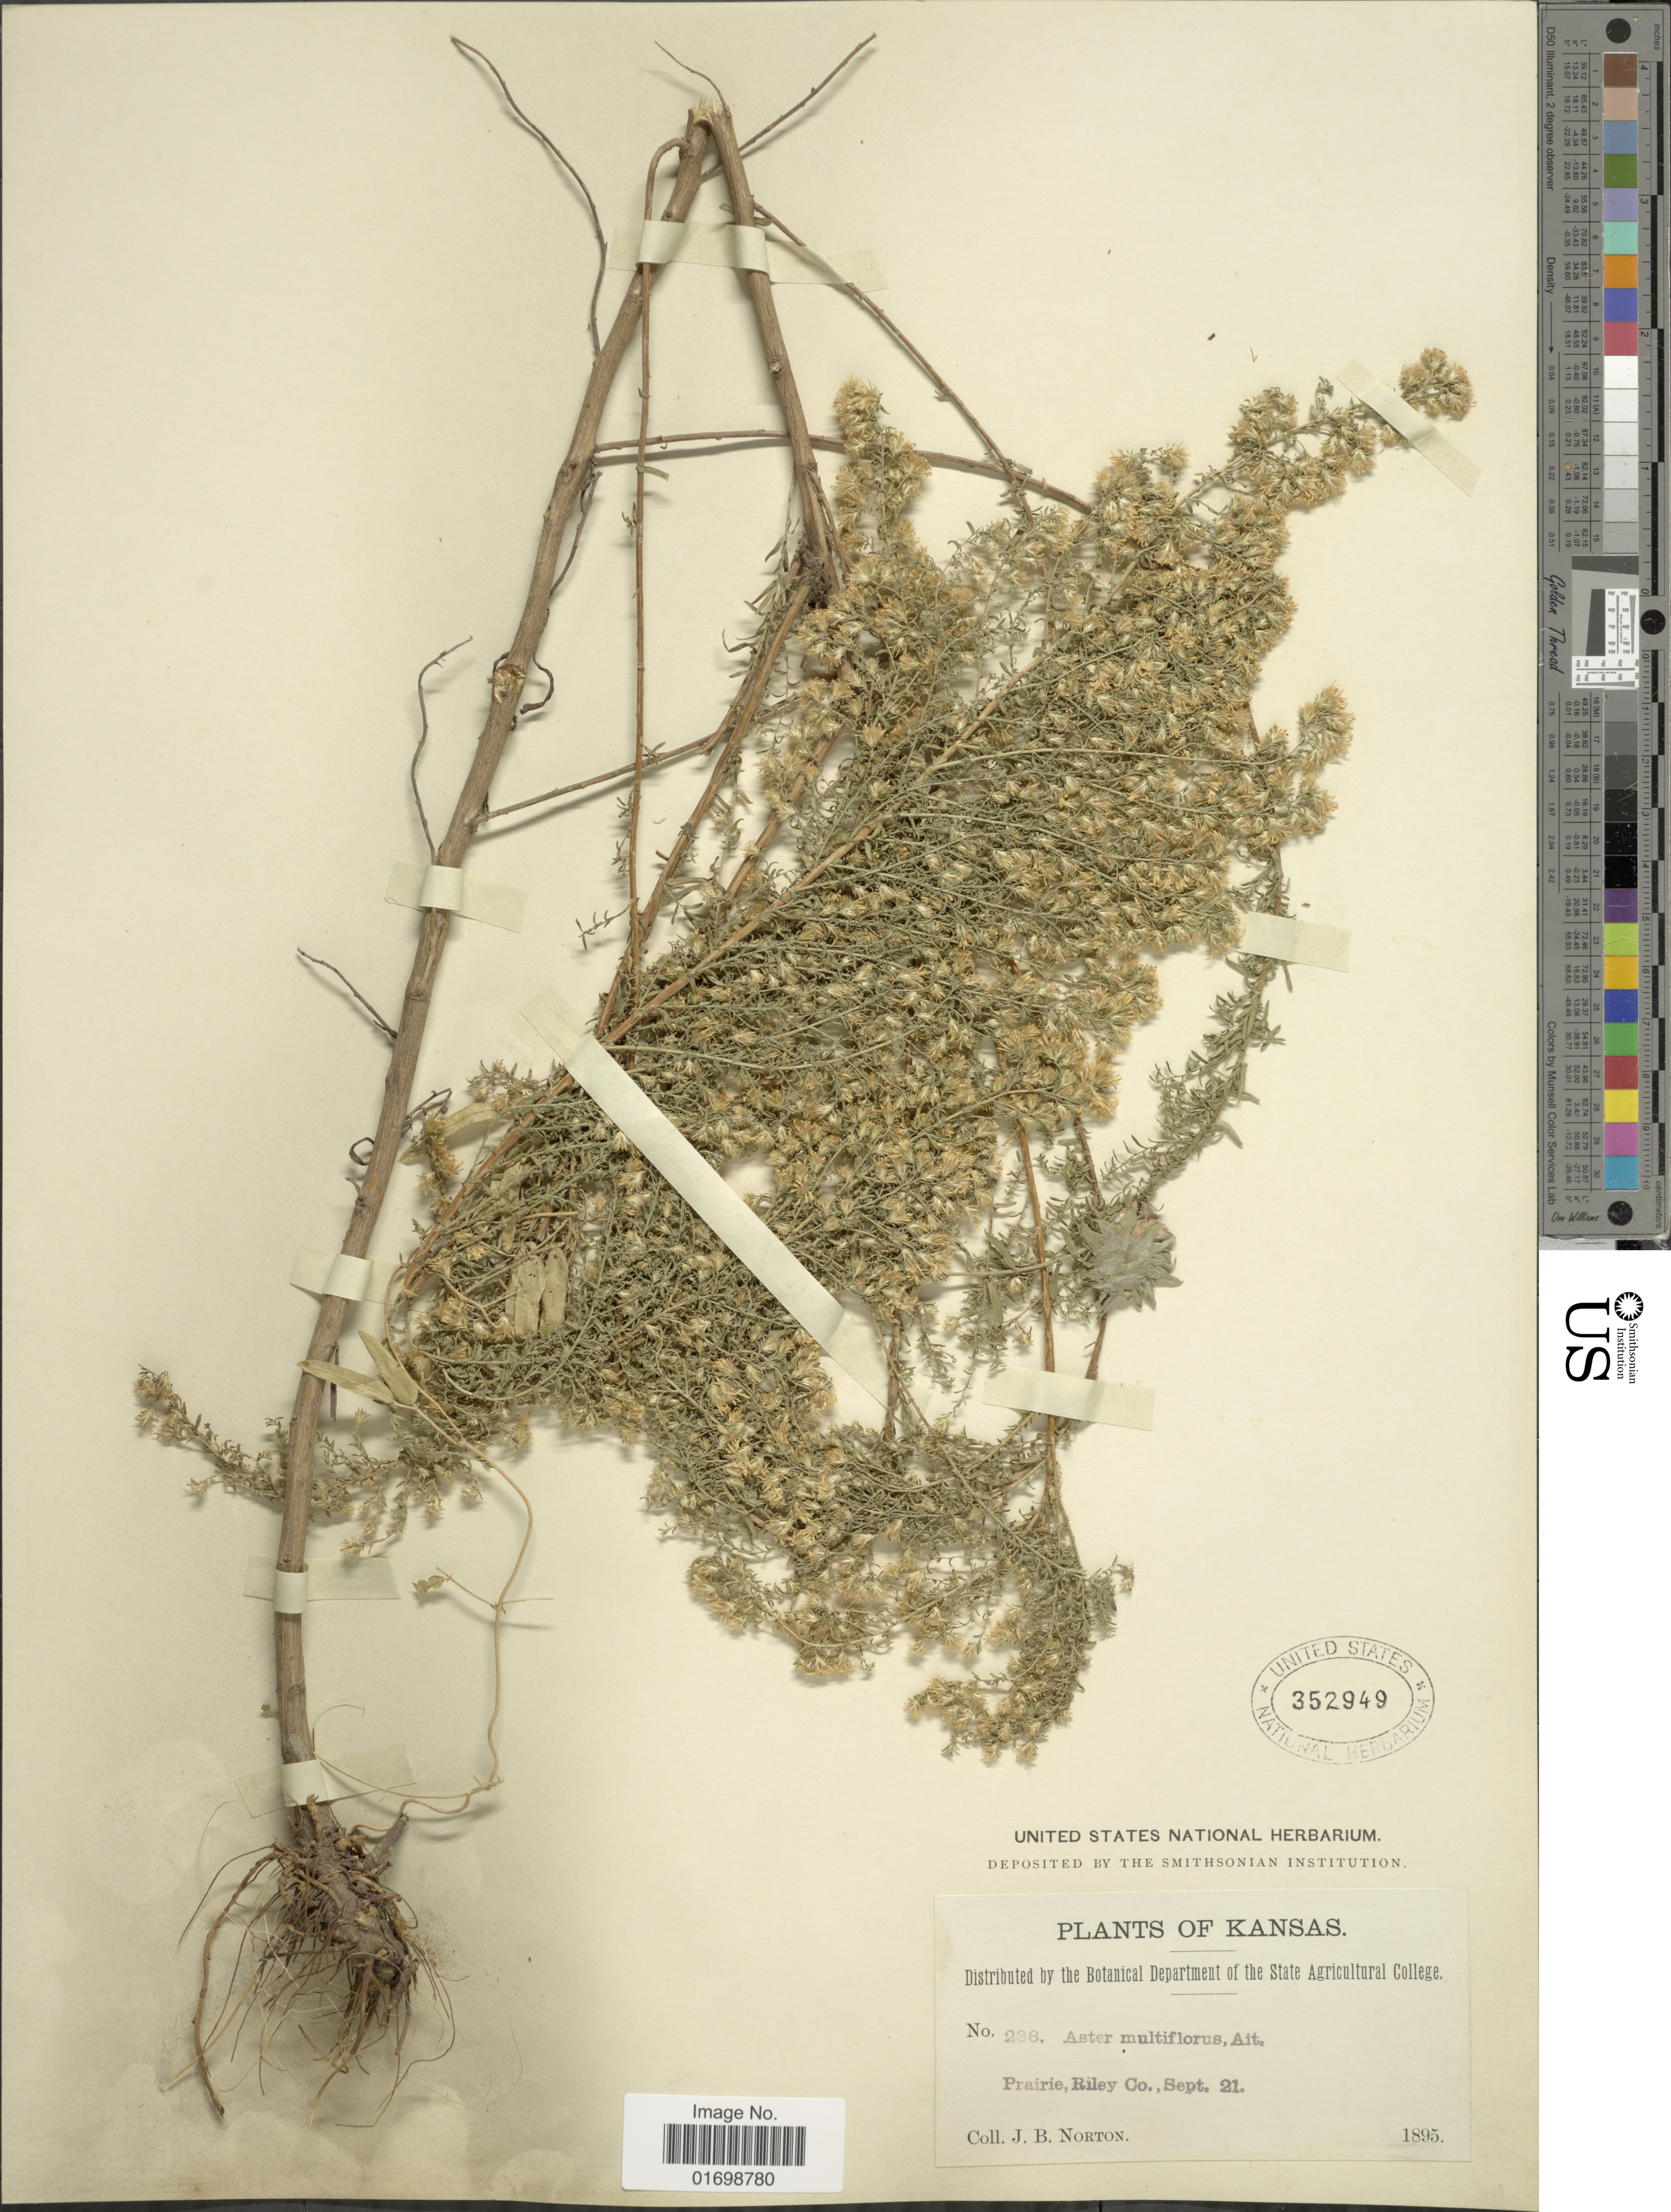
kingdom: Plantae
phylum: Tracheophyta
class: Magnoliopsida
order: Asterales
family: Asteraceae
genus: Symphyotrichum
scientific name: Symphyotrichum ericoides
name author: (L.) G.L. Nesom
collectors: J. B. Norton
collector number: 238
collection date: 1895-09-21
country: United States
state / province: Kansas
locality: Prairie, riley Co.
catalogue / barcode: US 352949